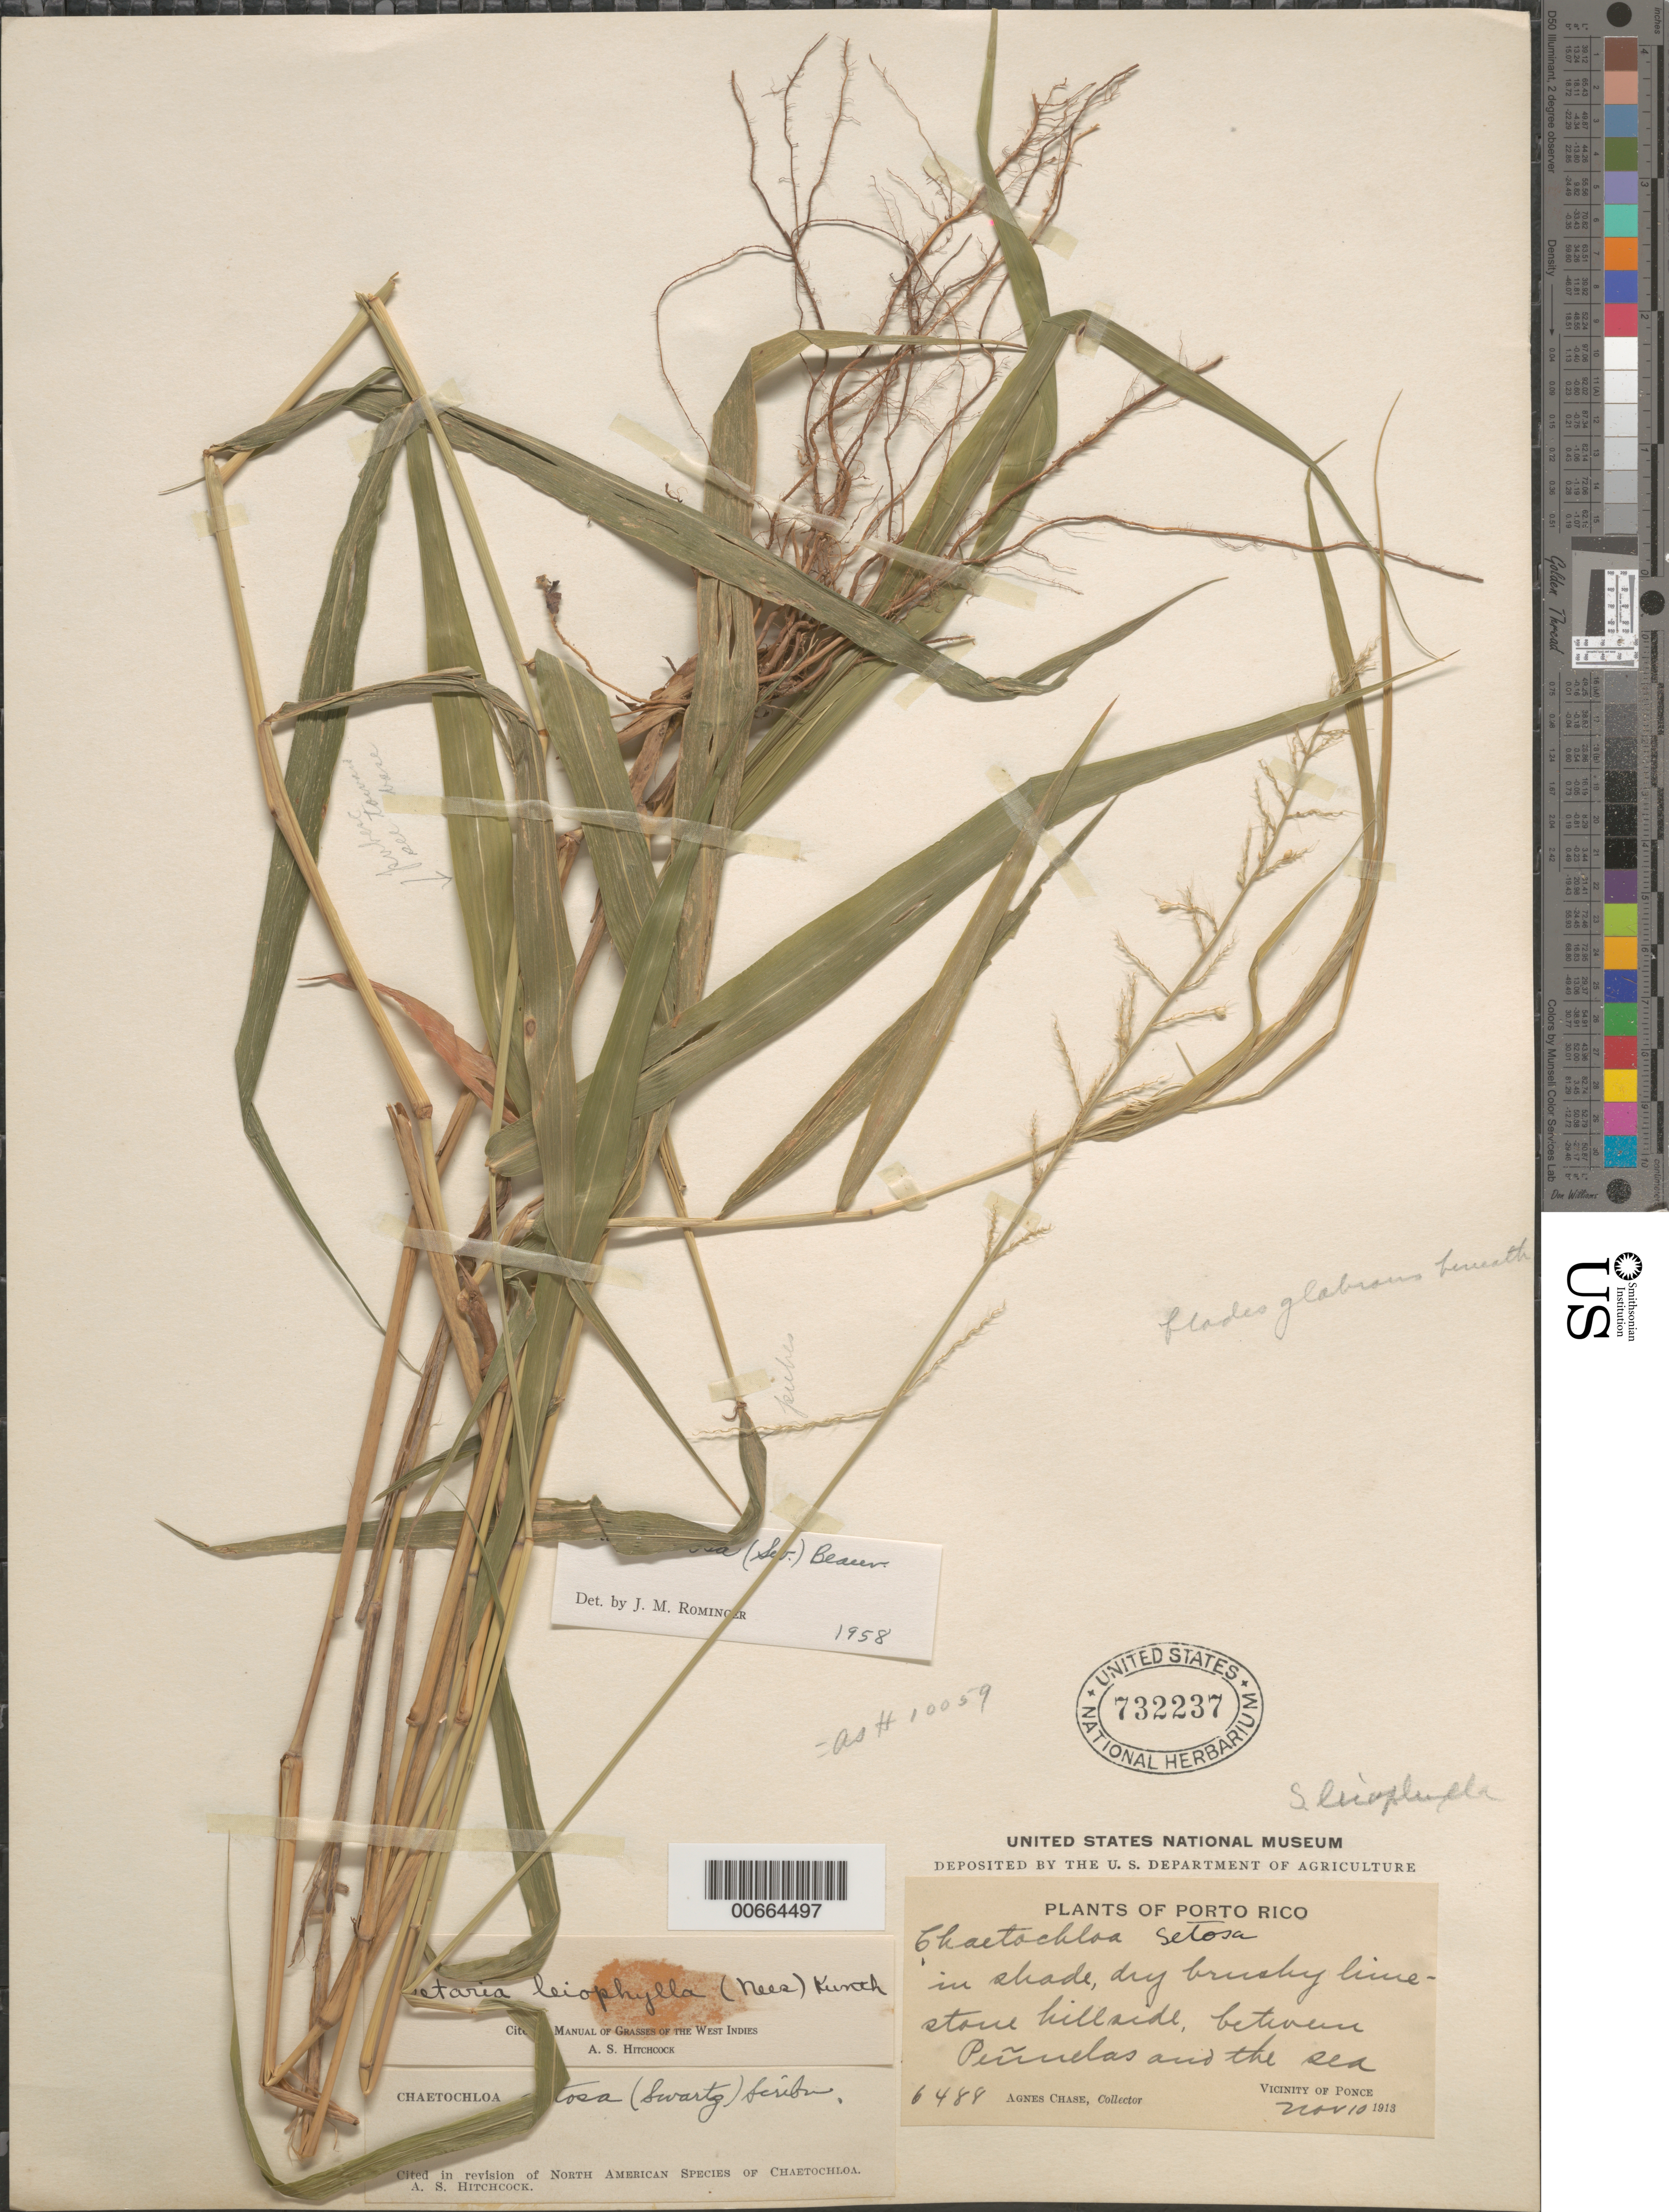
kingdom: Plantae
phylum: Tracheophyta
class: Liliopsida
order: Poales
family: Poaceae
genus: Setaria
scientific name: Setaria setosa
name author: (Sw.) P. Beauv.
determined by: Rominger, J. M.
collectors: A. Chase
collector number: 6488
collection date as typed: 10 Nov 1913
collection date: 1913-11-10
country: Puerto Rico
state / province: Peñuelas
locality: Peñuelas & the sea, btw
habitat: In shade, dry brushy limestone hillside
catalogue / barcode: US 732237